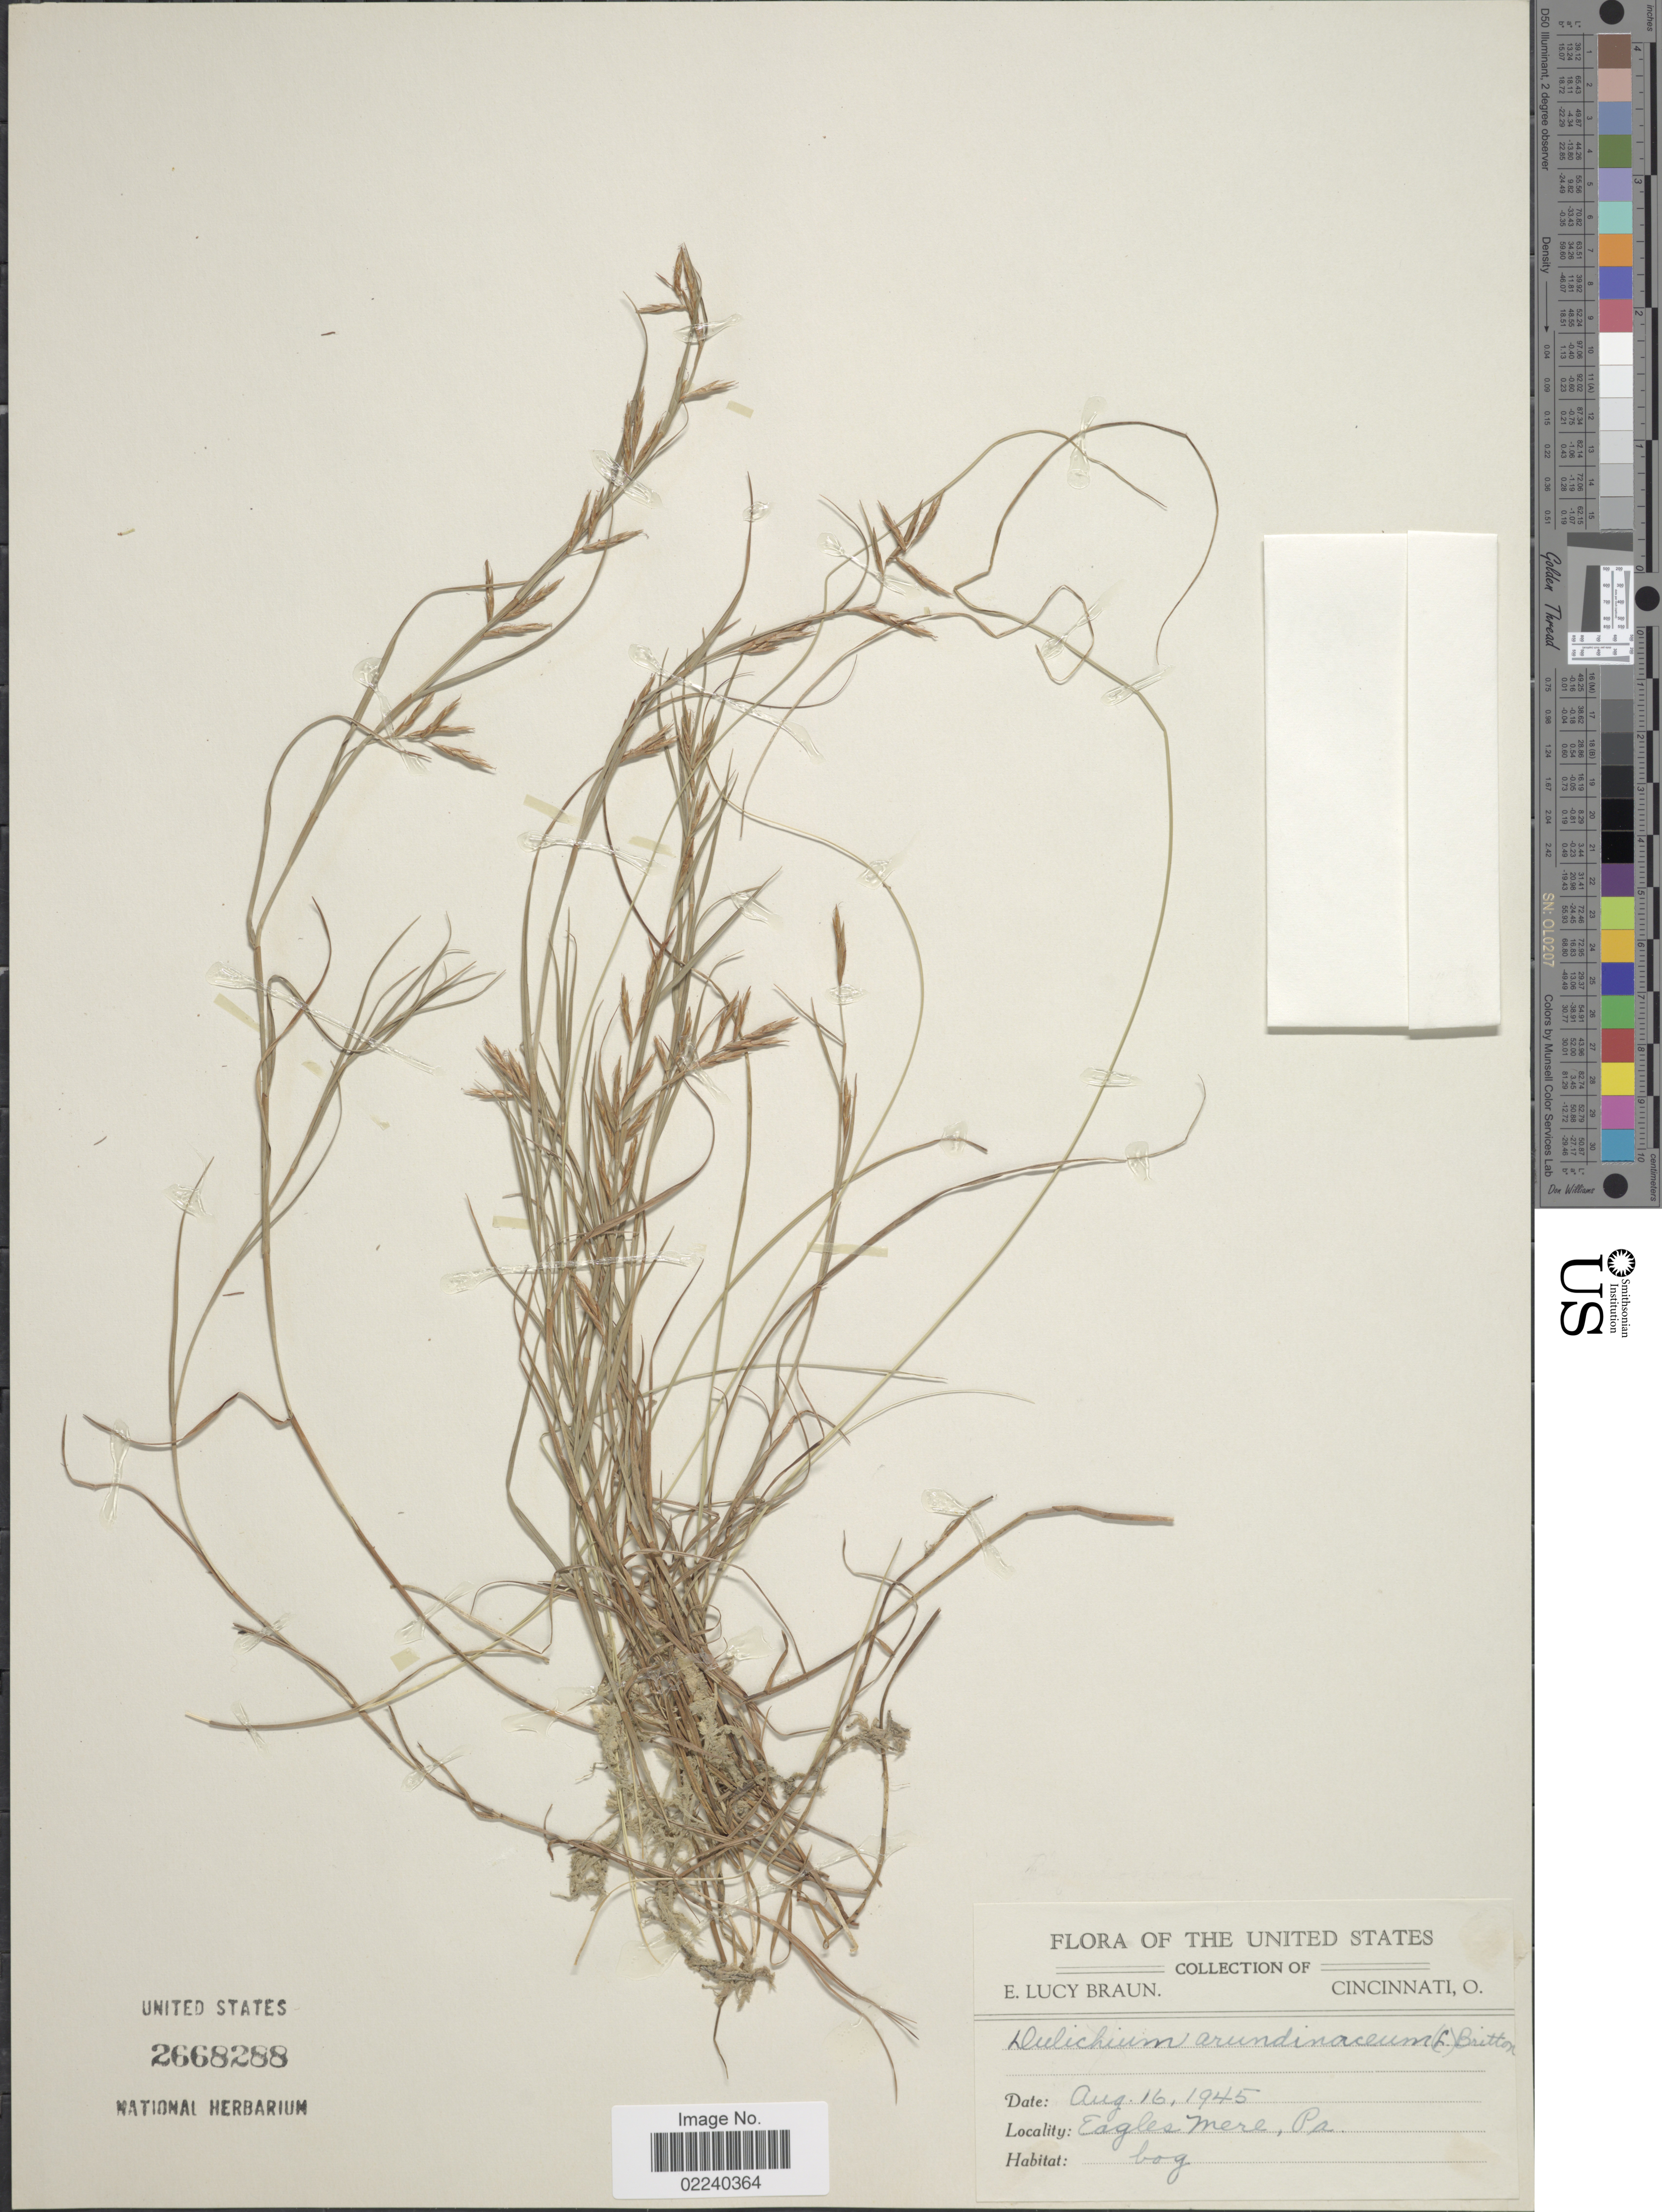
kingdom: Plantae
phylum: Tracheophyta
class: Liliopsida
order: Poales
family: Cyperaceae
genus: Dulichium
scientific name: Dulichium arundinaceum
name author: (L.) Britton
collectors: E. L. Braun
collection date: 1945-08-16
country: United States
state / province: Pennsylvania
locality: Eagles Mere, Pa.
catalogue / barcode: US 2668288